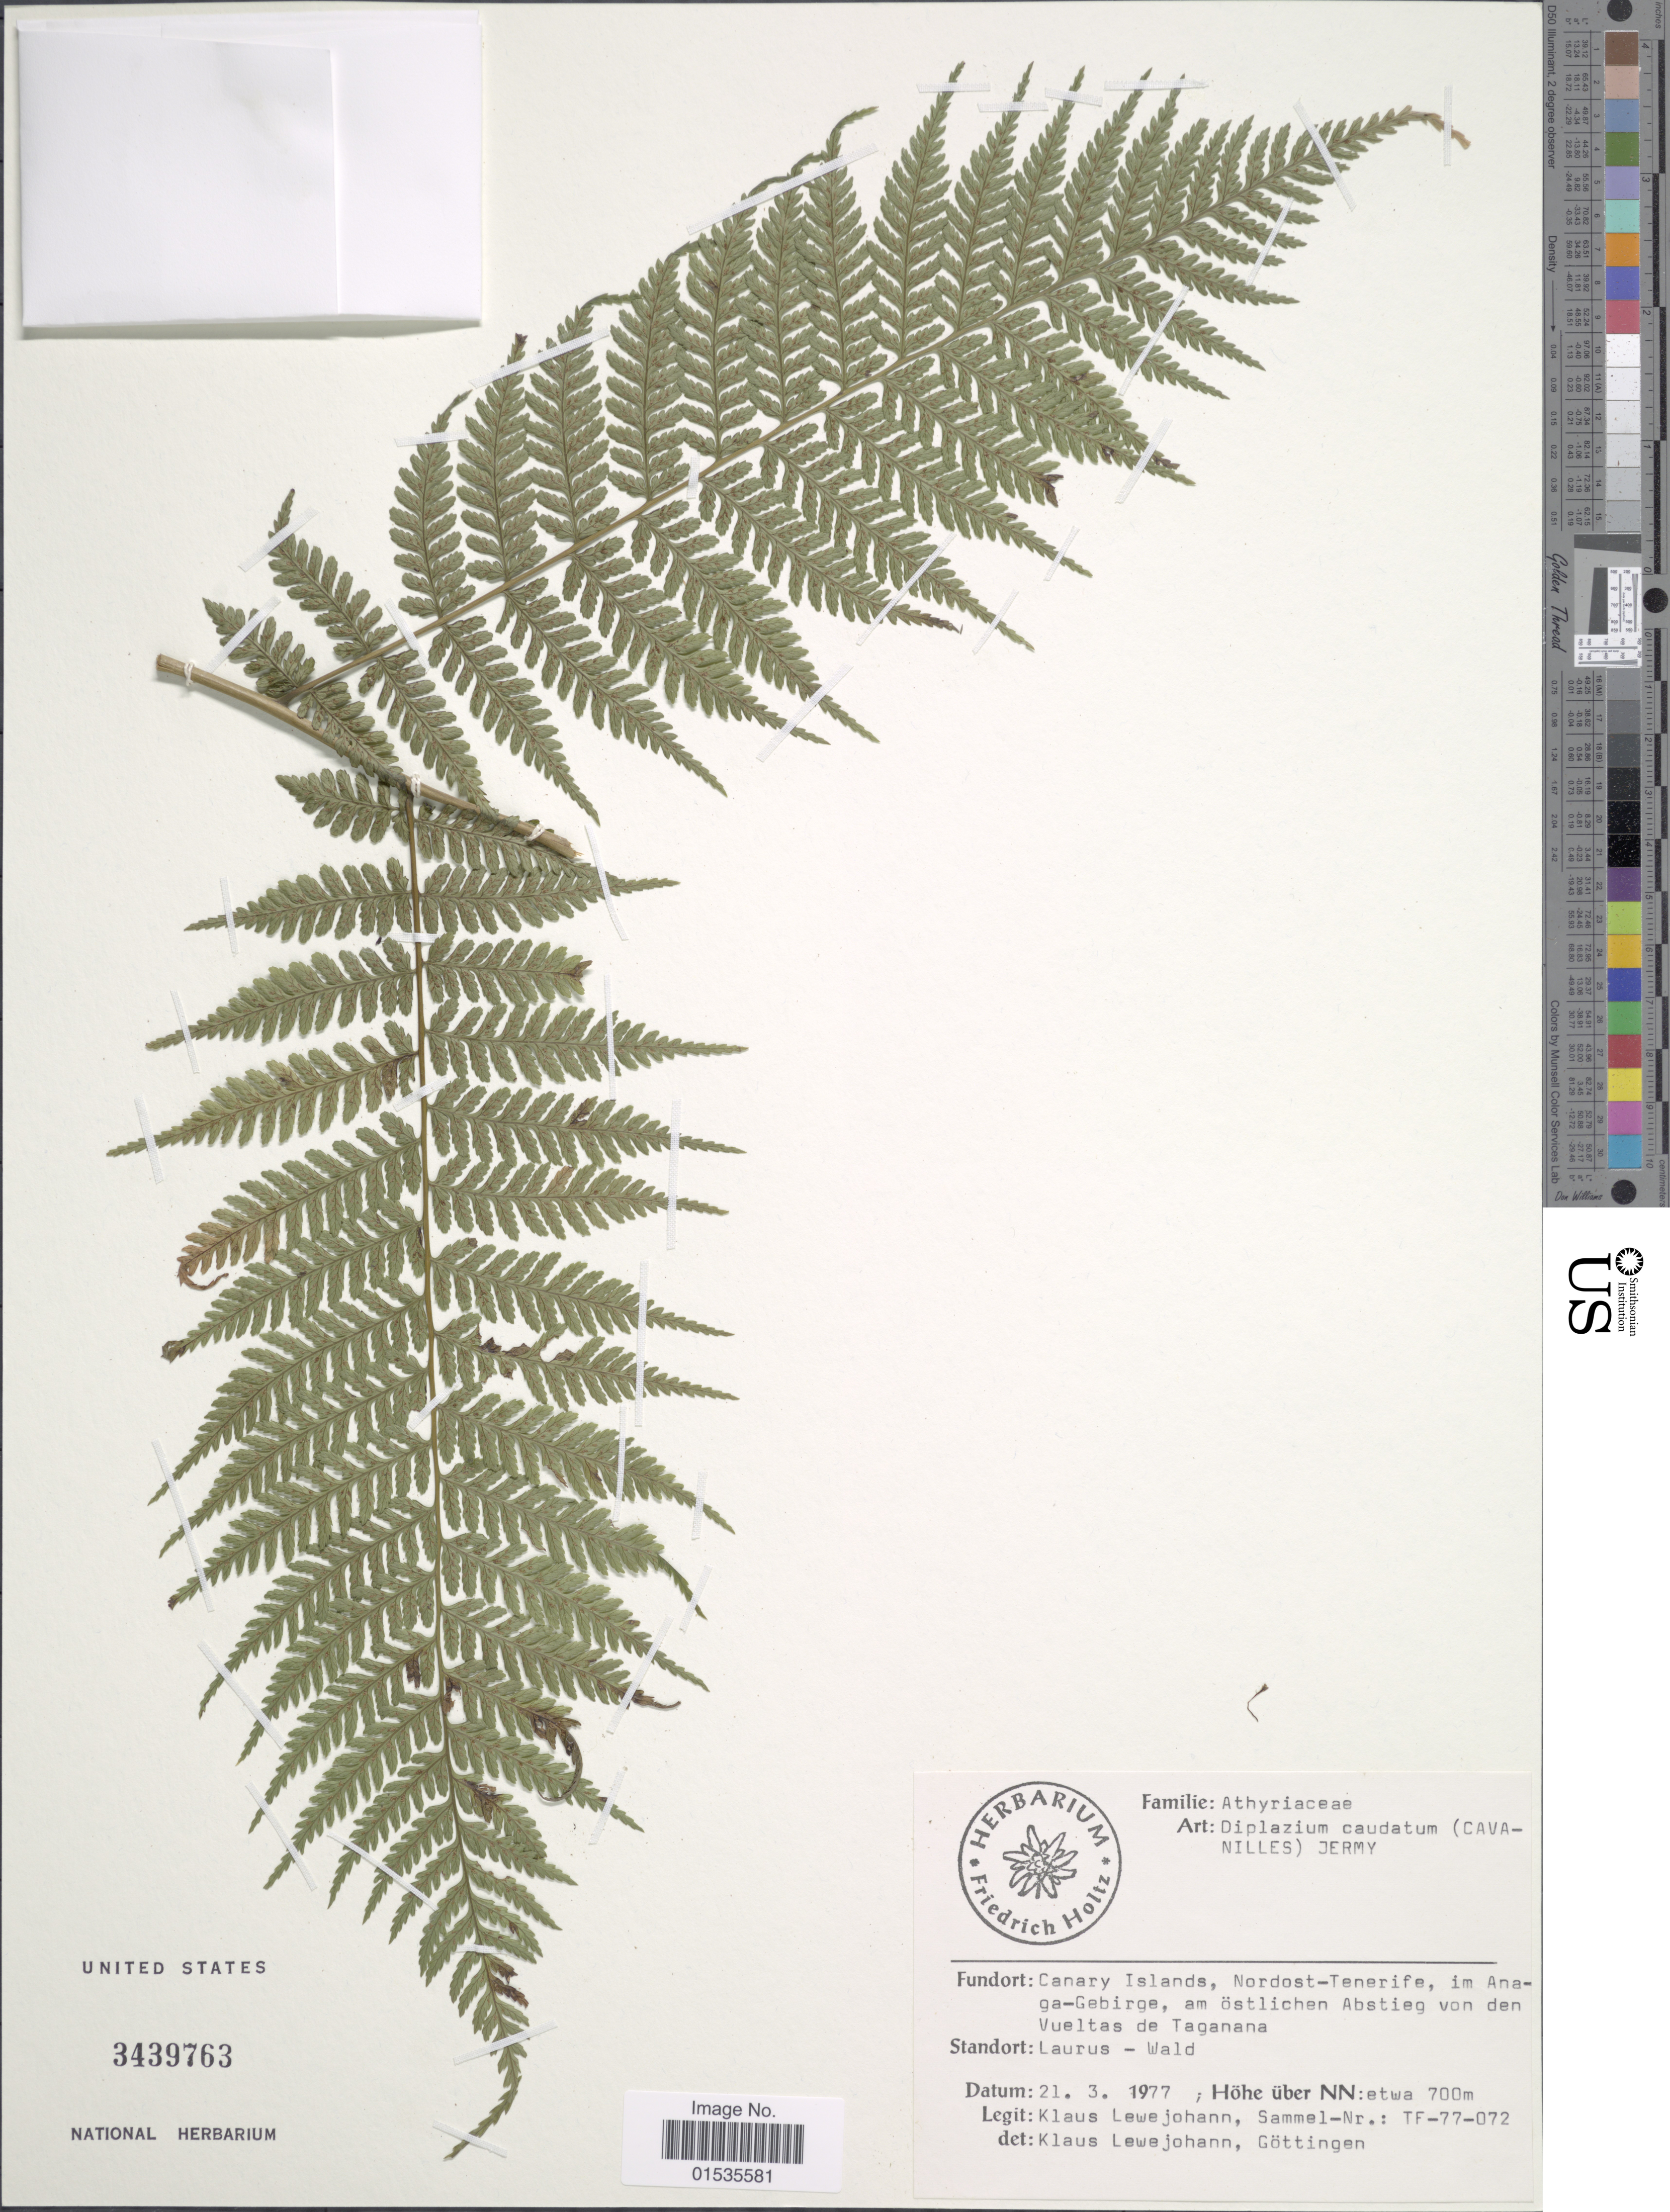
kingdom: Plantae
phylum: Tracheophyta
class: Polypodiopsida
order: Polypodiales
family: Athyriaceae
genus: Diplazium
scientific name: Diplazium caudatum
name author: J. Sm. ex C. Chr.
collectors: K. Lewejohann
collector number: TF-77-072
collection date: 1977-03-21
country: Spain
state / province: Canarias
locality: Nordost-Tenerife, im Anaga-Gebirge, am ostlichen Abstieg von den Vueltas de Taganana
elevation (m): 700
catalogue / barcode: US 3439763